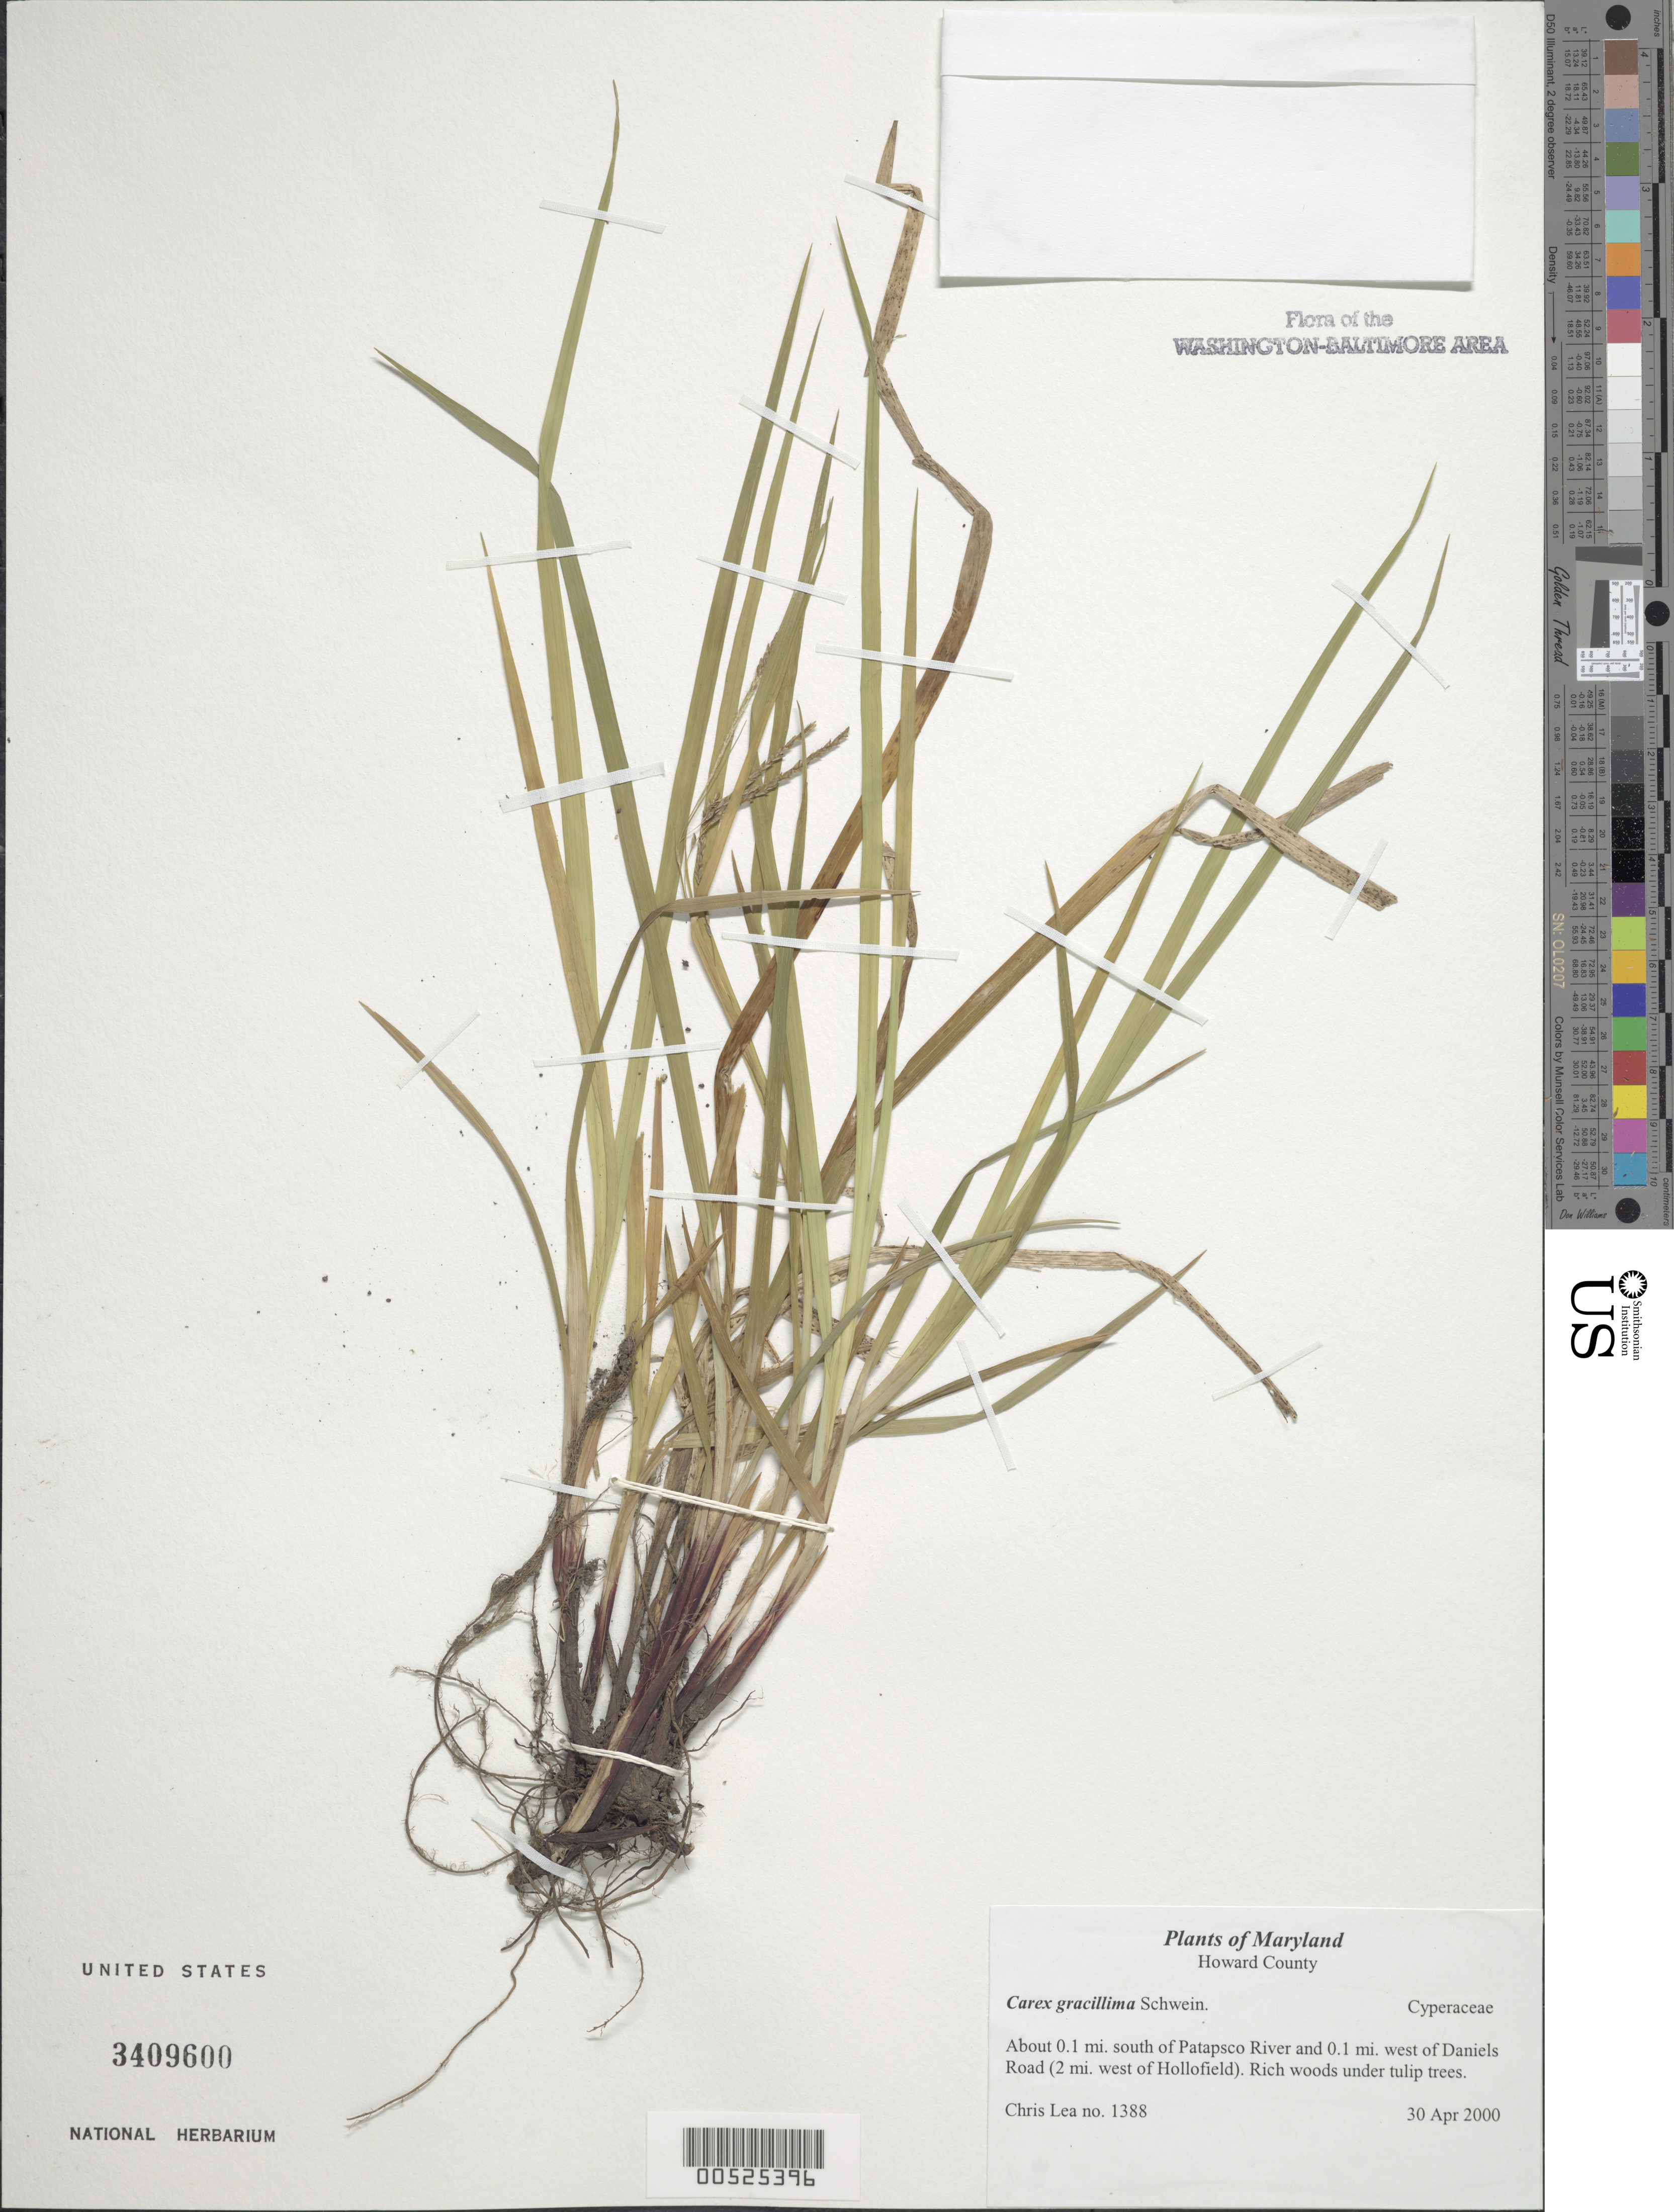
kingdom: Plantae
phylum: Tracheophyta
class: Liliopsida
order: Poales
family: Cyperaceae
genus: Carex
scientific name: Carex gracillima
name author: Schwein.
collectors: C. Lea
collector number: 1388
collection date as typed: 30 Apr 2000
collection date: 2000-04-30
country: United States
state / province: Maryland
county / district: howard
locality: About 0.1 mi. south of Patapsco River and 0.1 mi. west of Daniels Road (2 mi. west of Hollofield).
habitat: Rich woods under tulip trees.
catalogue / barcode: US 3409600